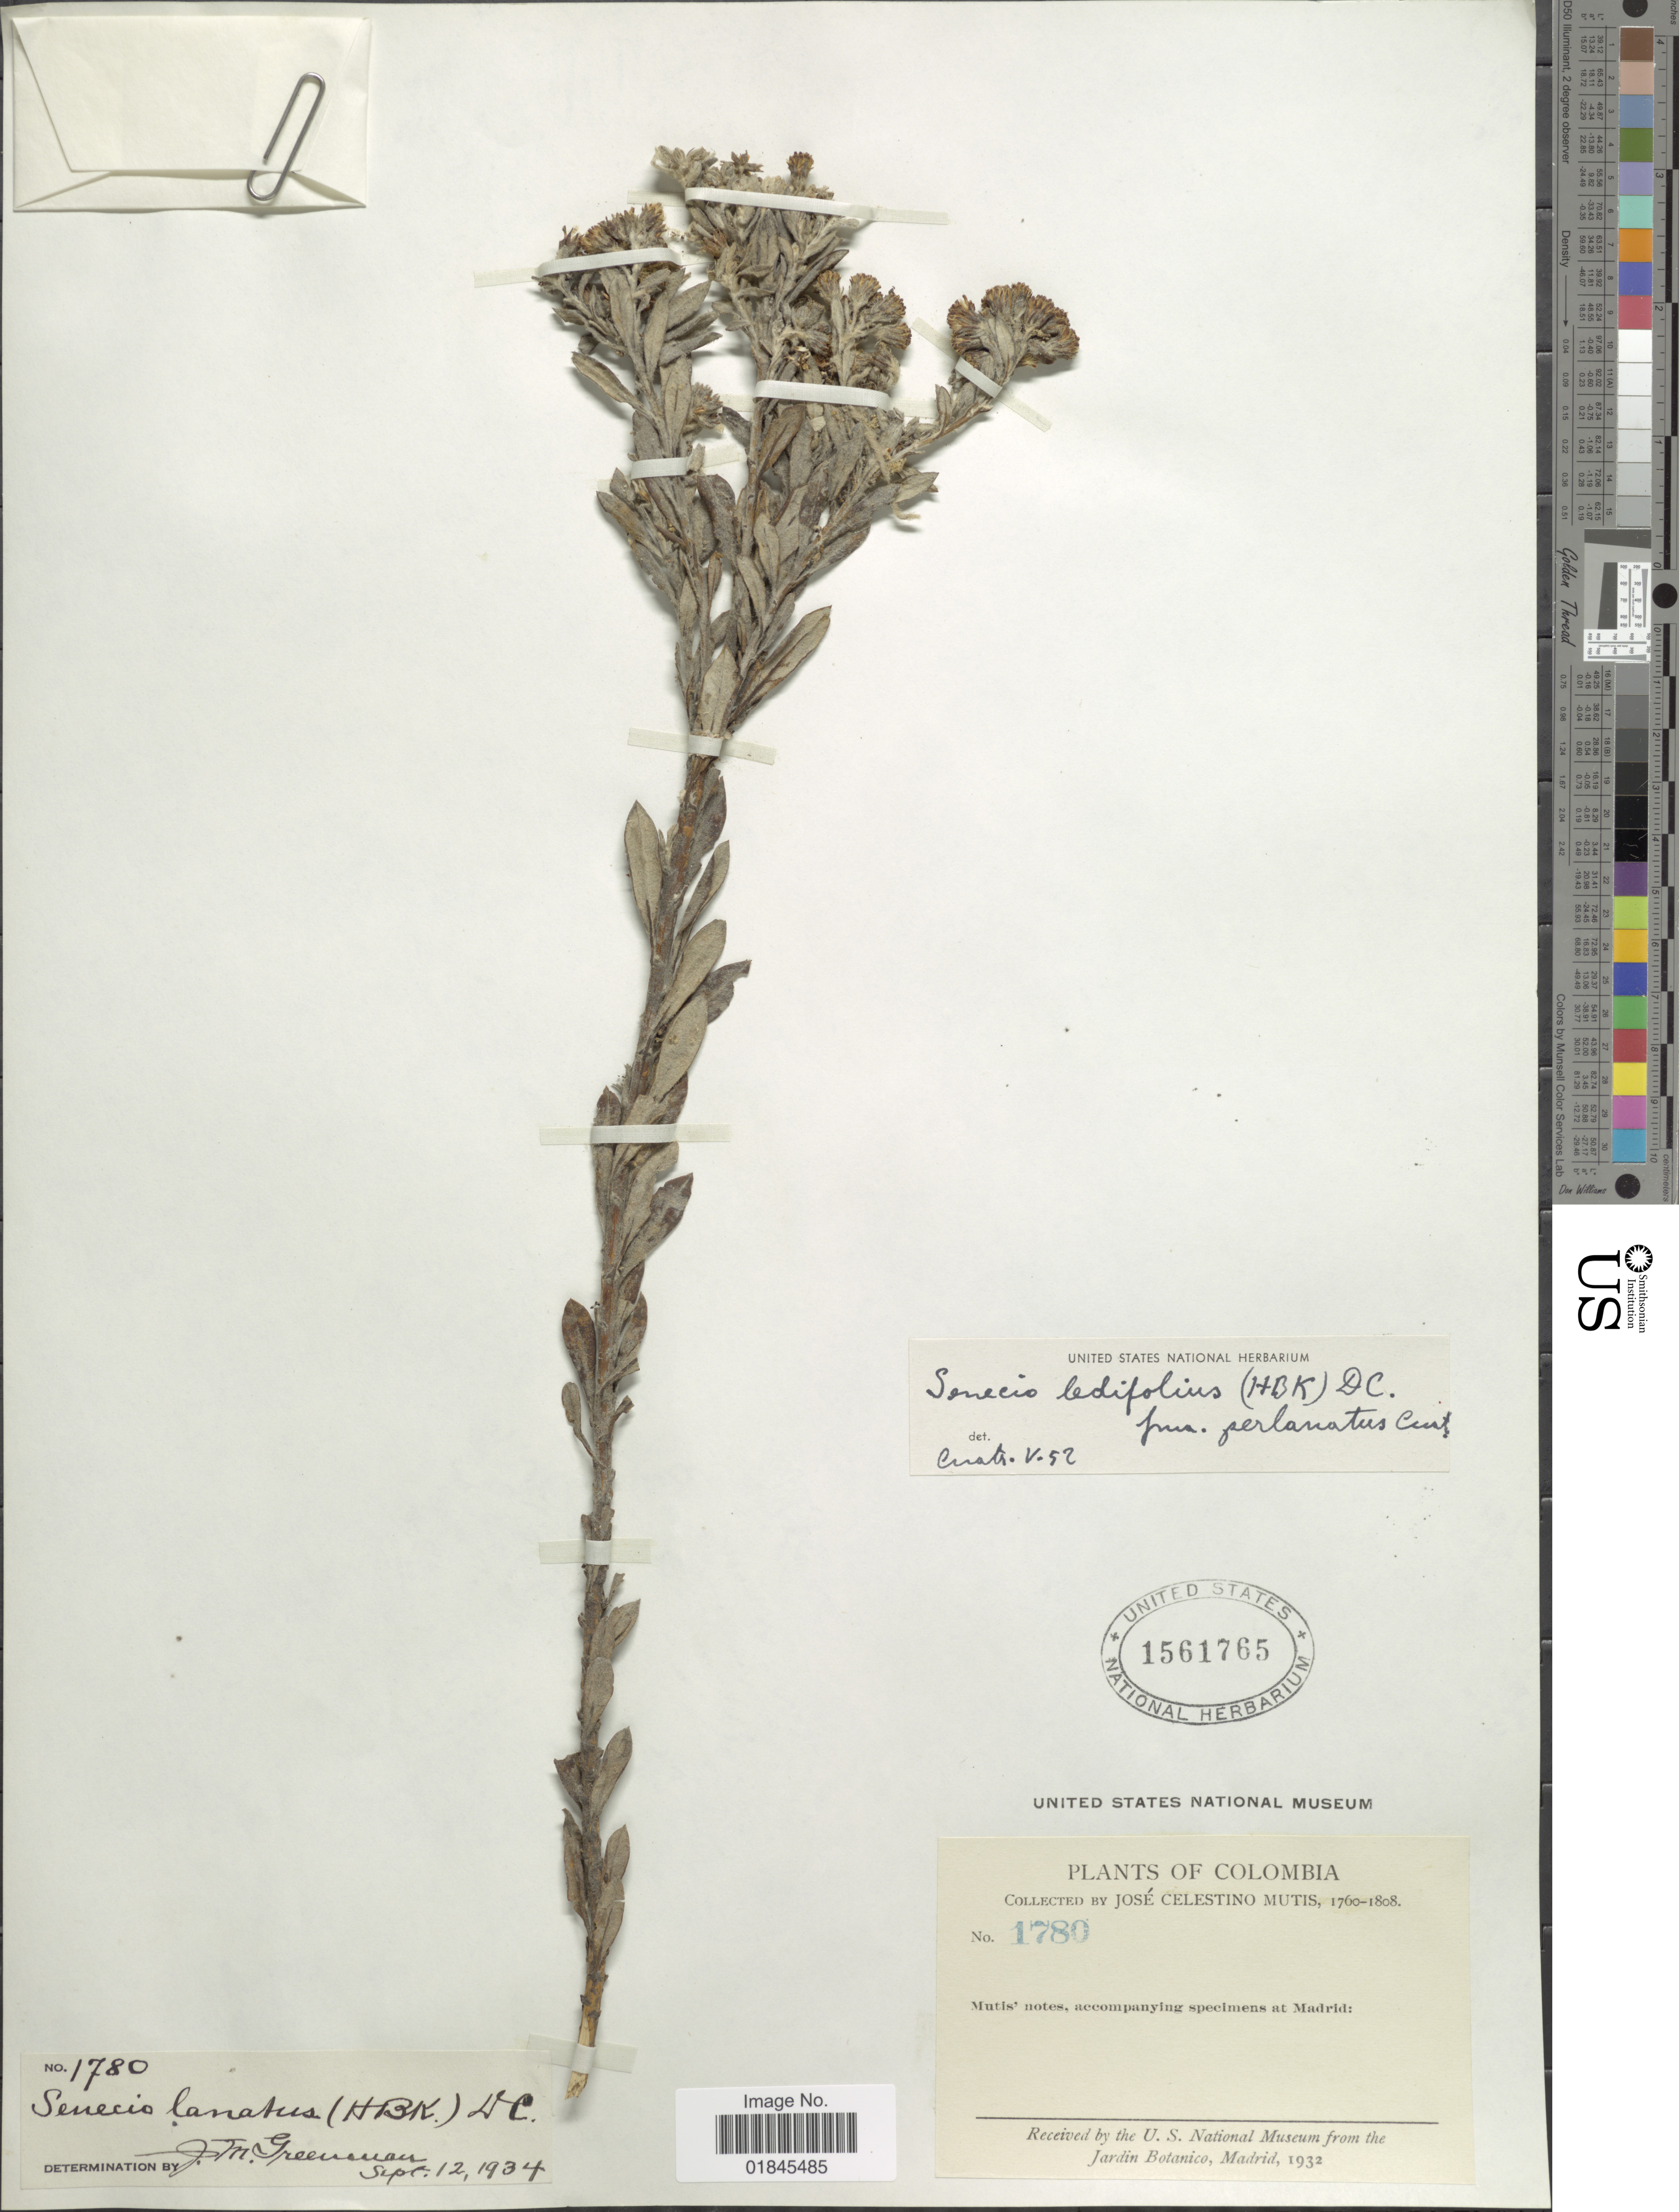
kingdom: Plantae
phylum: Tracheophyta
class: Magnoliopsida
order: Asterales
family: Asteraceae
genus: Pentacalia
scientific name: Pentacalia ledifolia f. perlanta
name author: Cuatrec.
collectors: J. C. B. Mutis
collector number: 1780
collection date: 1760/1808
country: Colombia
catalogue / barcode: US 1561765